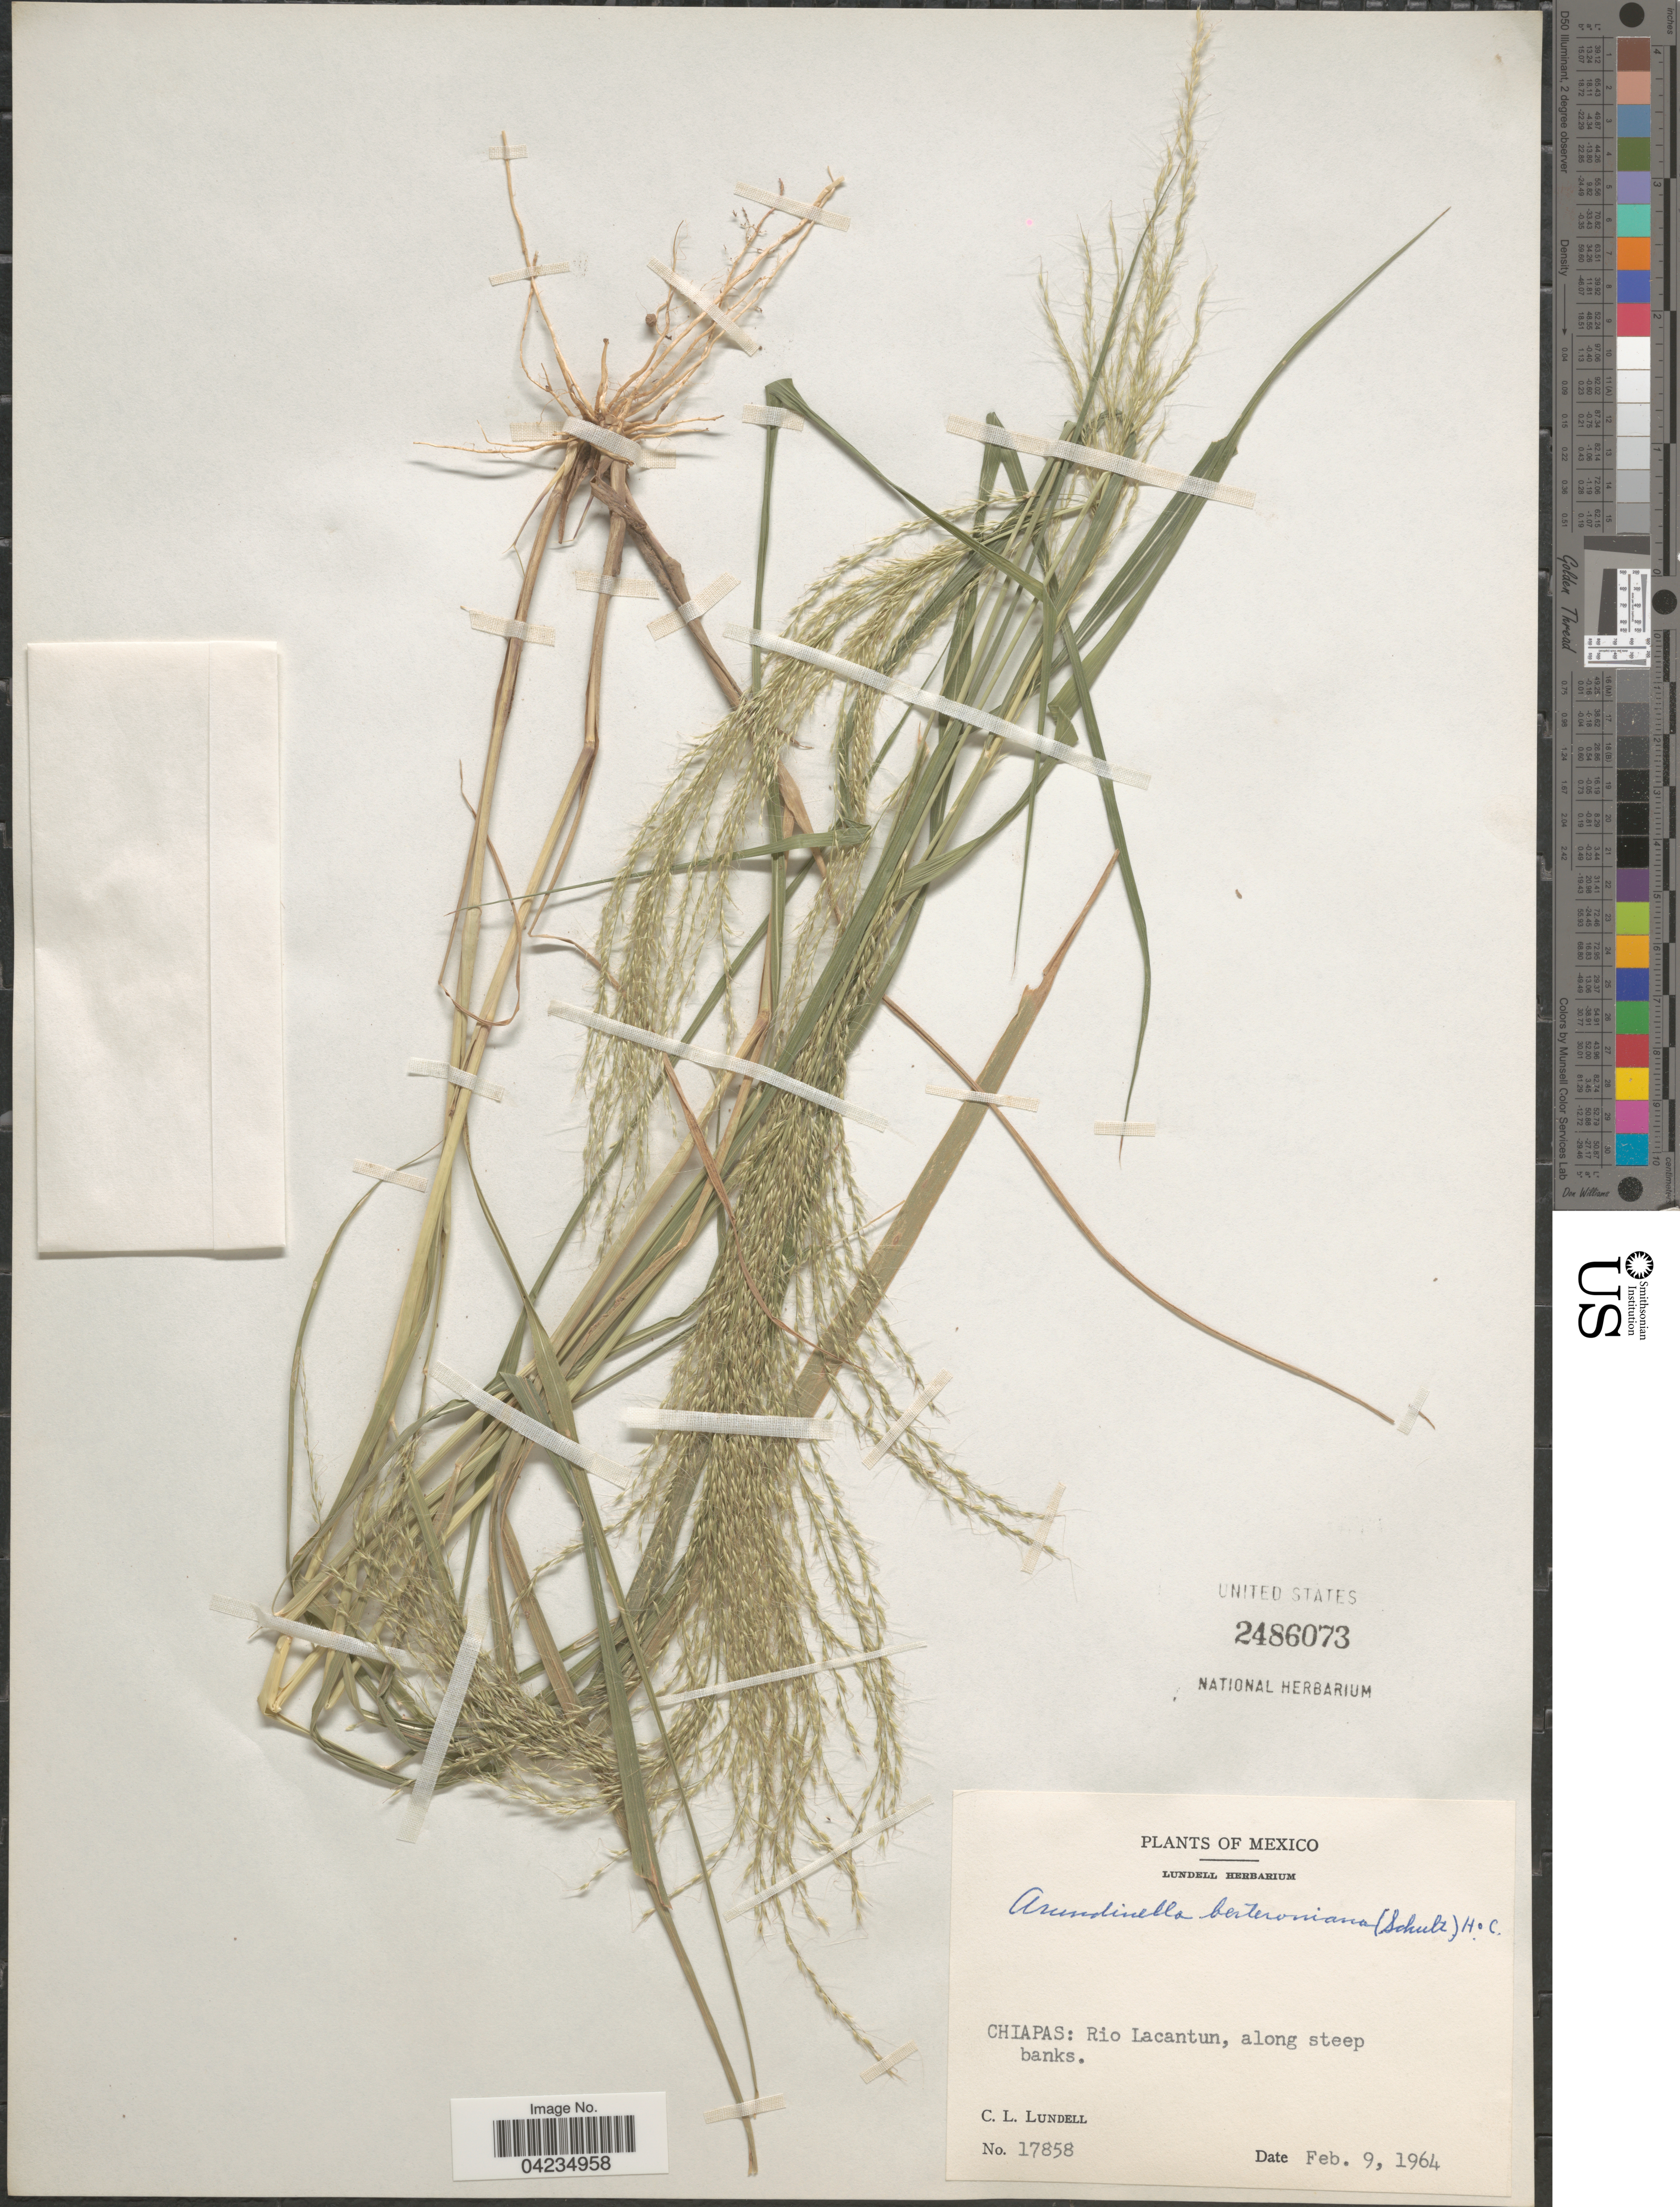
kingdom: Plantae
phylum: Tracheophyta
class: Liliopsida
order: Poales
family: Poaceae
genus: Arundinella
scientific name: Arundinella berteroniana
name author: (Schult.) Hitchc. & Chase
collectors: C. L. Lundell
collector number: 17858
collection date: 1964-02-09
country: Mexico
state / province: Chiapas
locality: Rio Lacantun, along steep banks.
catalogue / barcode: US 2486073